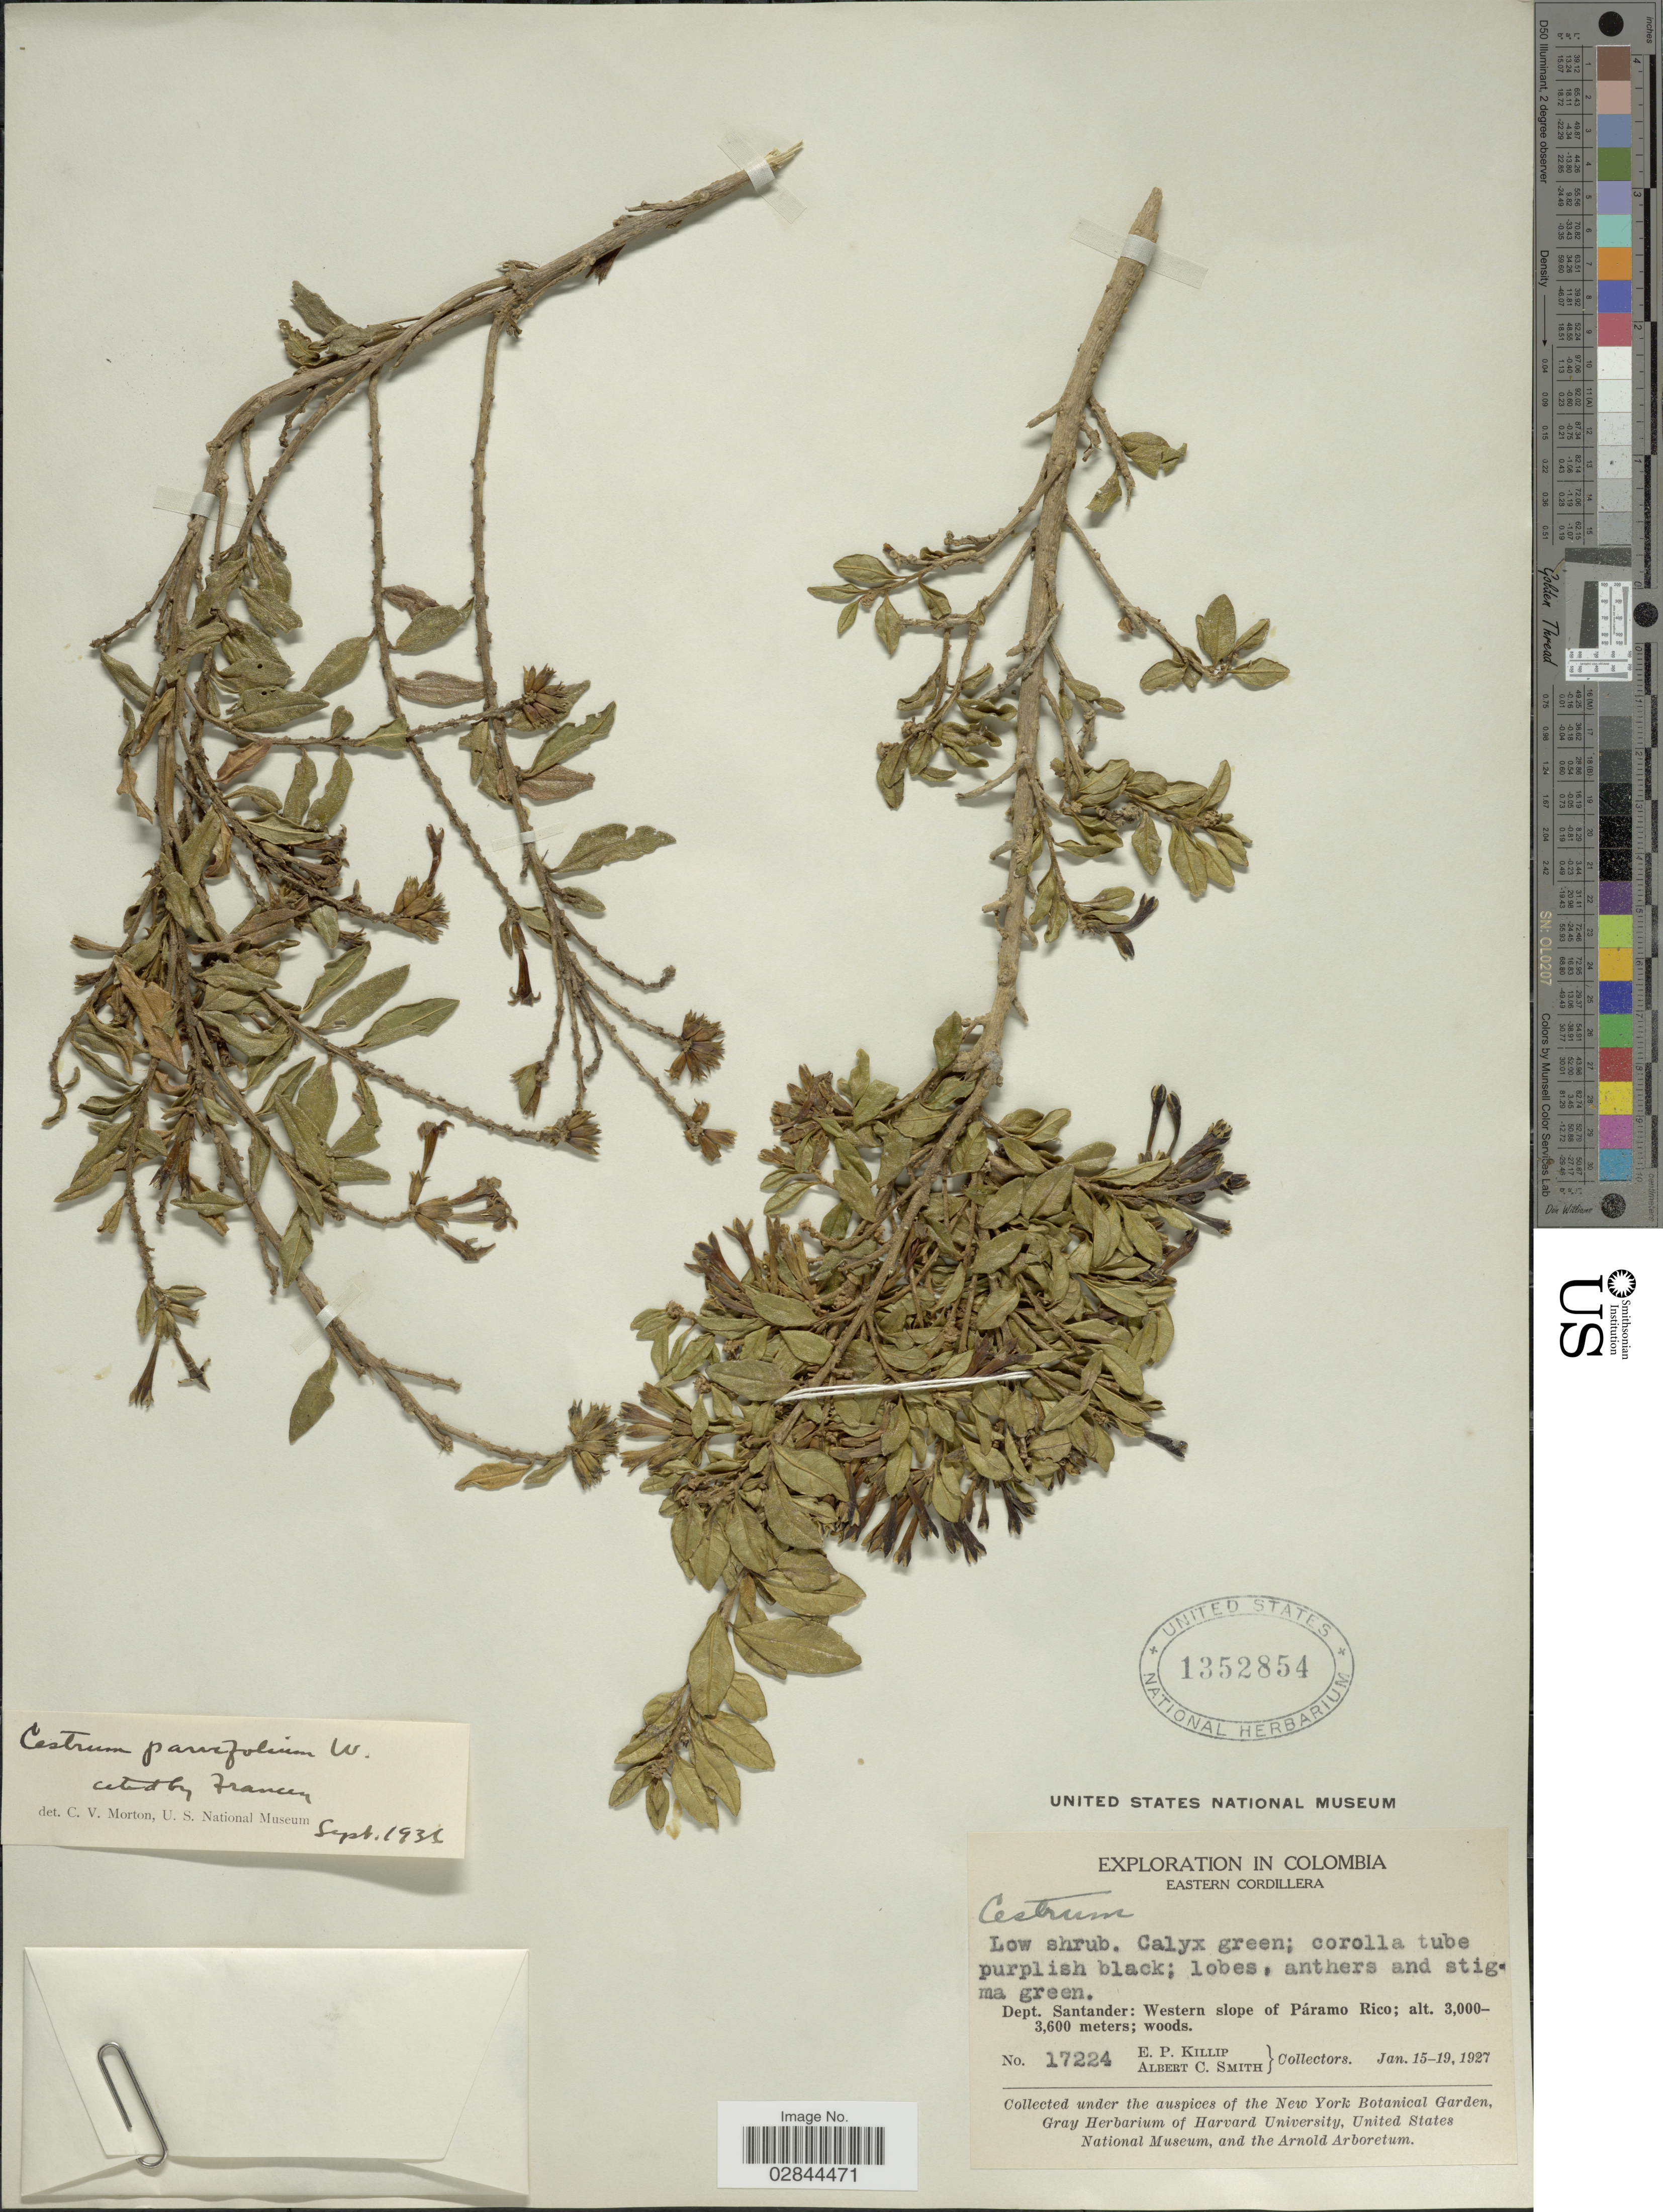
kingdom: Plantae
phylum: Tracheophyta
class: Magnoliopsida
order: Solanales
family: Solanaceae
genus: Cestrum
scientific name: Cestrum buxifolium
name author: Kunth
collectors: E. P. Killip & A. C. Smith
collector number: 17224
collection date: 1927-01-15/1927-01-19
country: Colombia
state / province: Santander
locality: Eastern Cordillera. Dept. Santander: Western slope of Páramo Rico.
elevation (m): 3000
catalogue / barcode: US 1352854